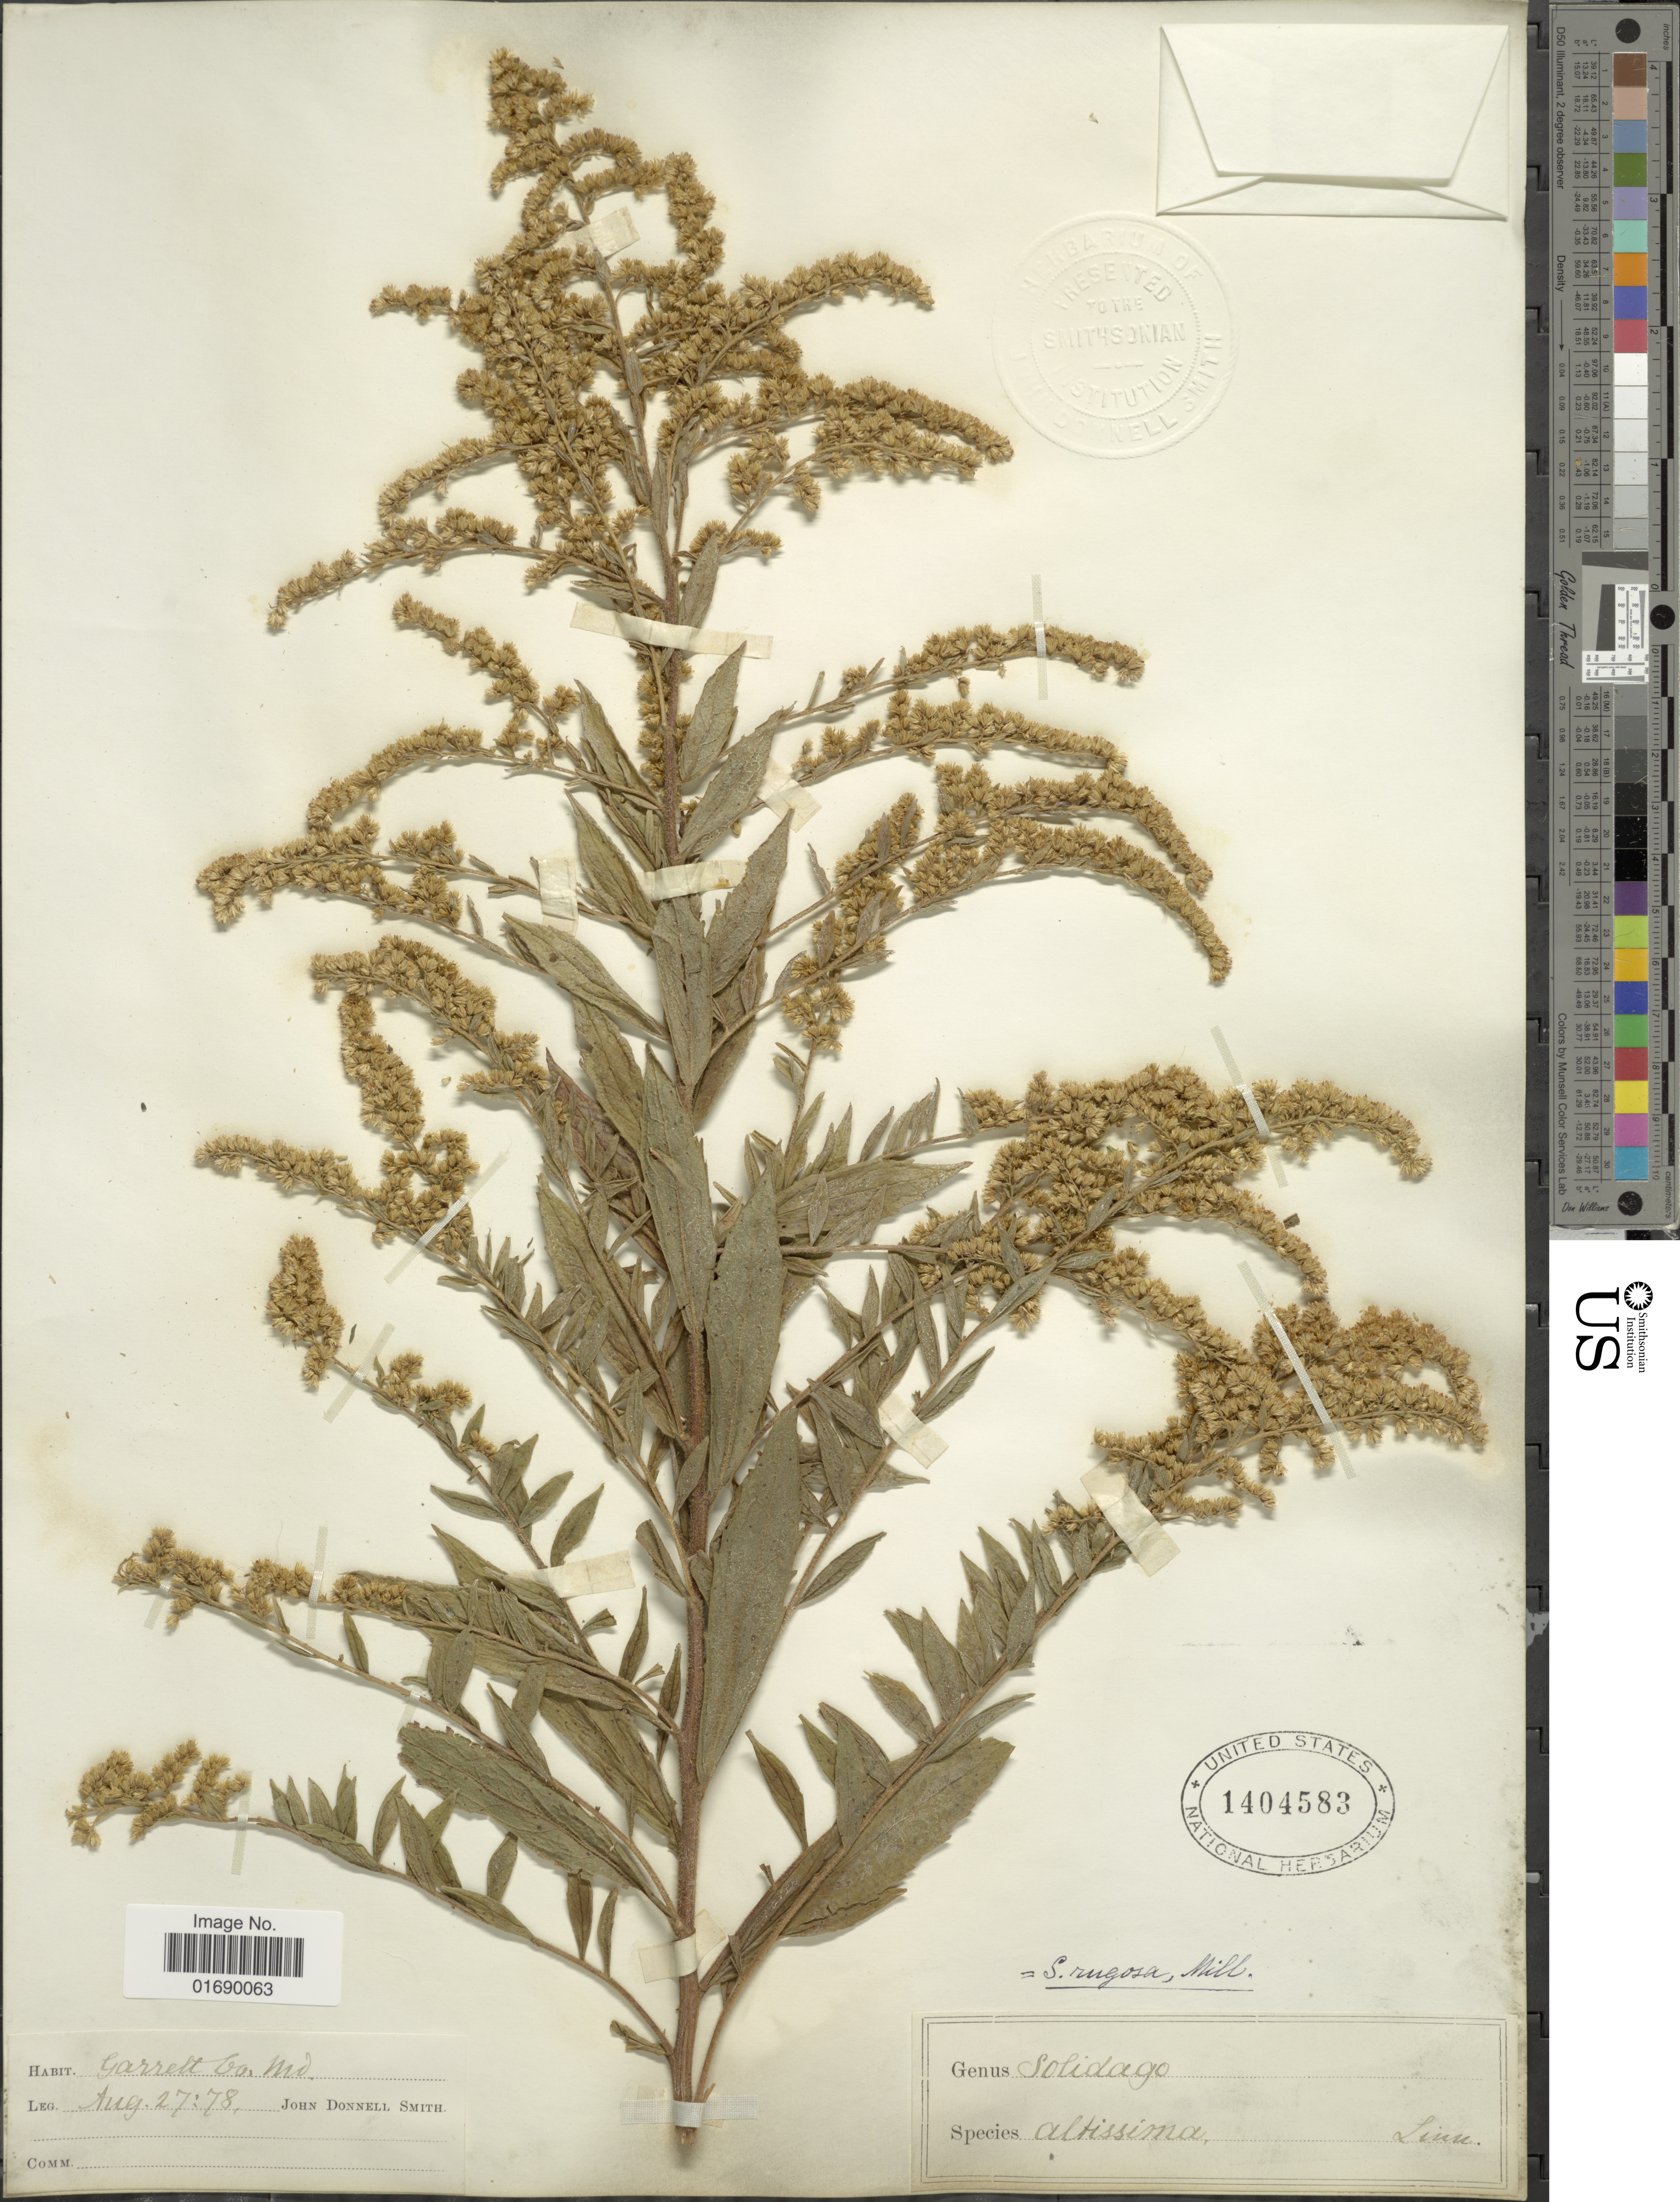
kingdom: Plantae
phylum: Tracheophyta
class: Magnoliopsida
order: Asterales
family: Asteraceae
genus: Solidago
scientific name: Solidago rugosa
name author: Mill.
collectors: J. Donnell Smith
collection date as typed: Transcribed d/m/y: 27/8/78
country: United States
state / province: Maryland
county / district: Garrett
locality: Garrett Co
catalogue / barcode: US 1404583